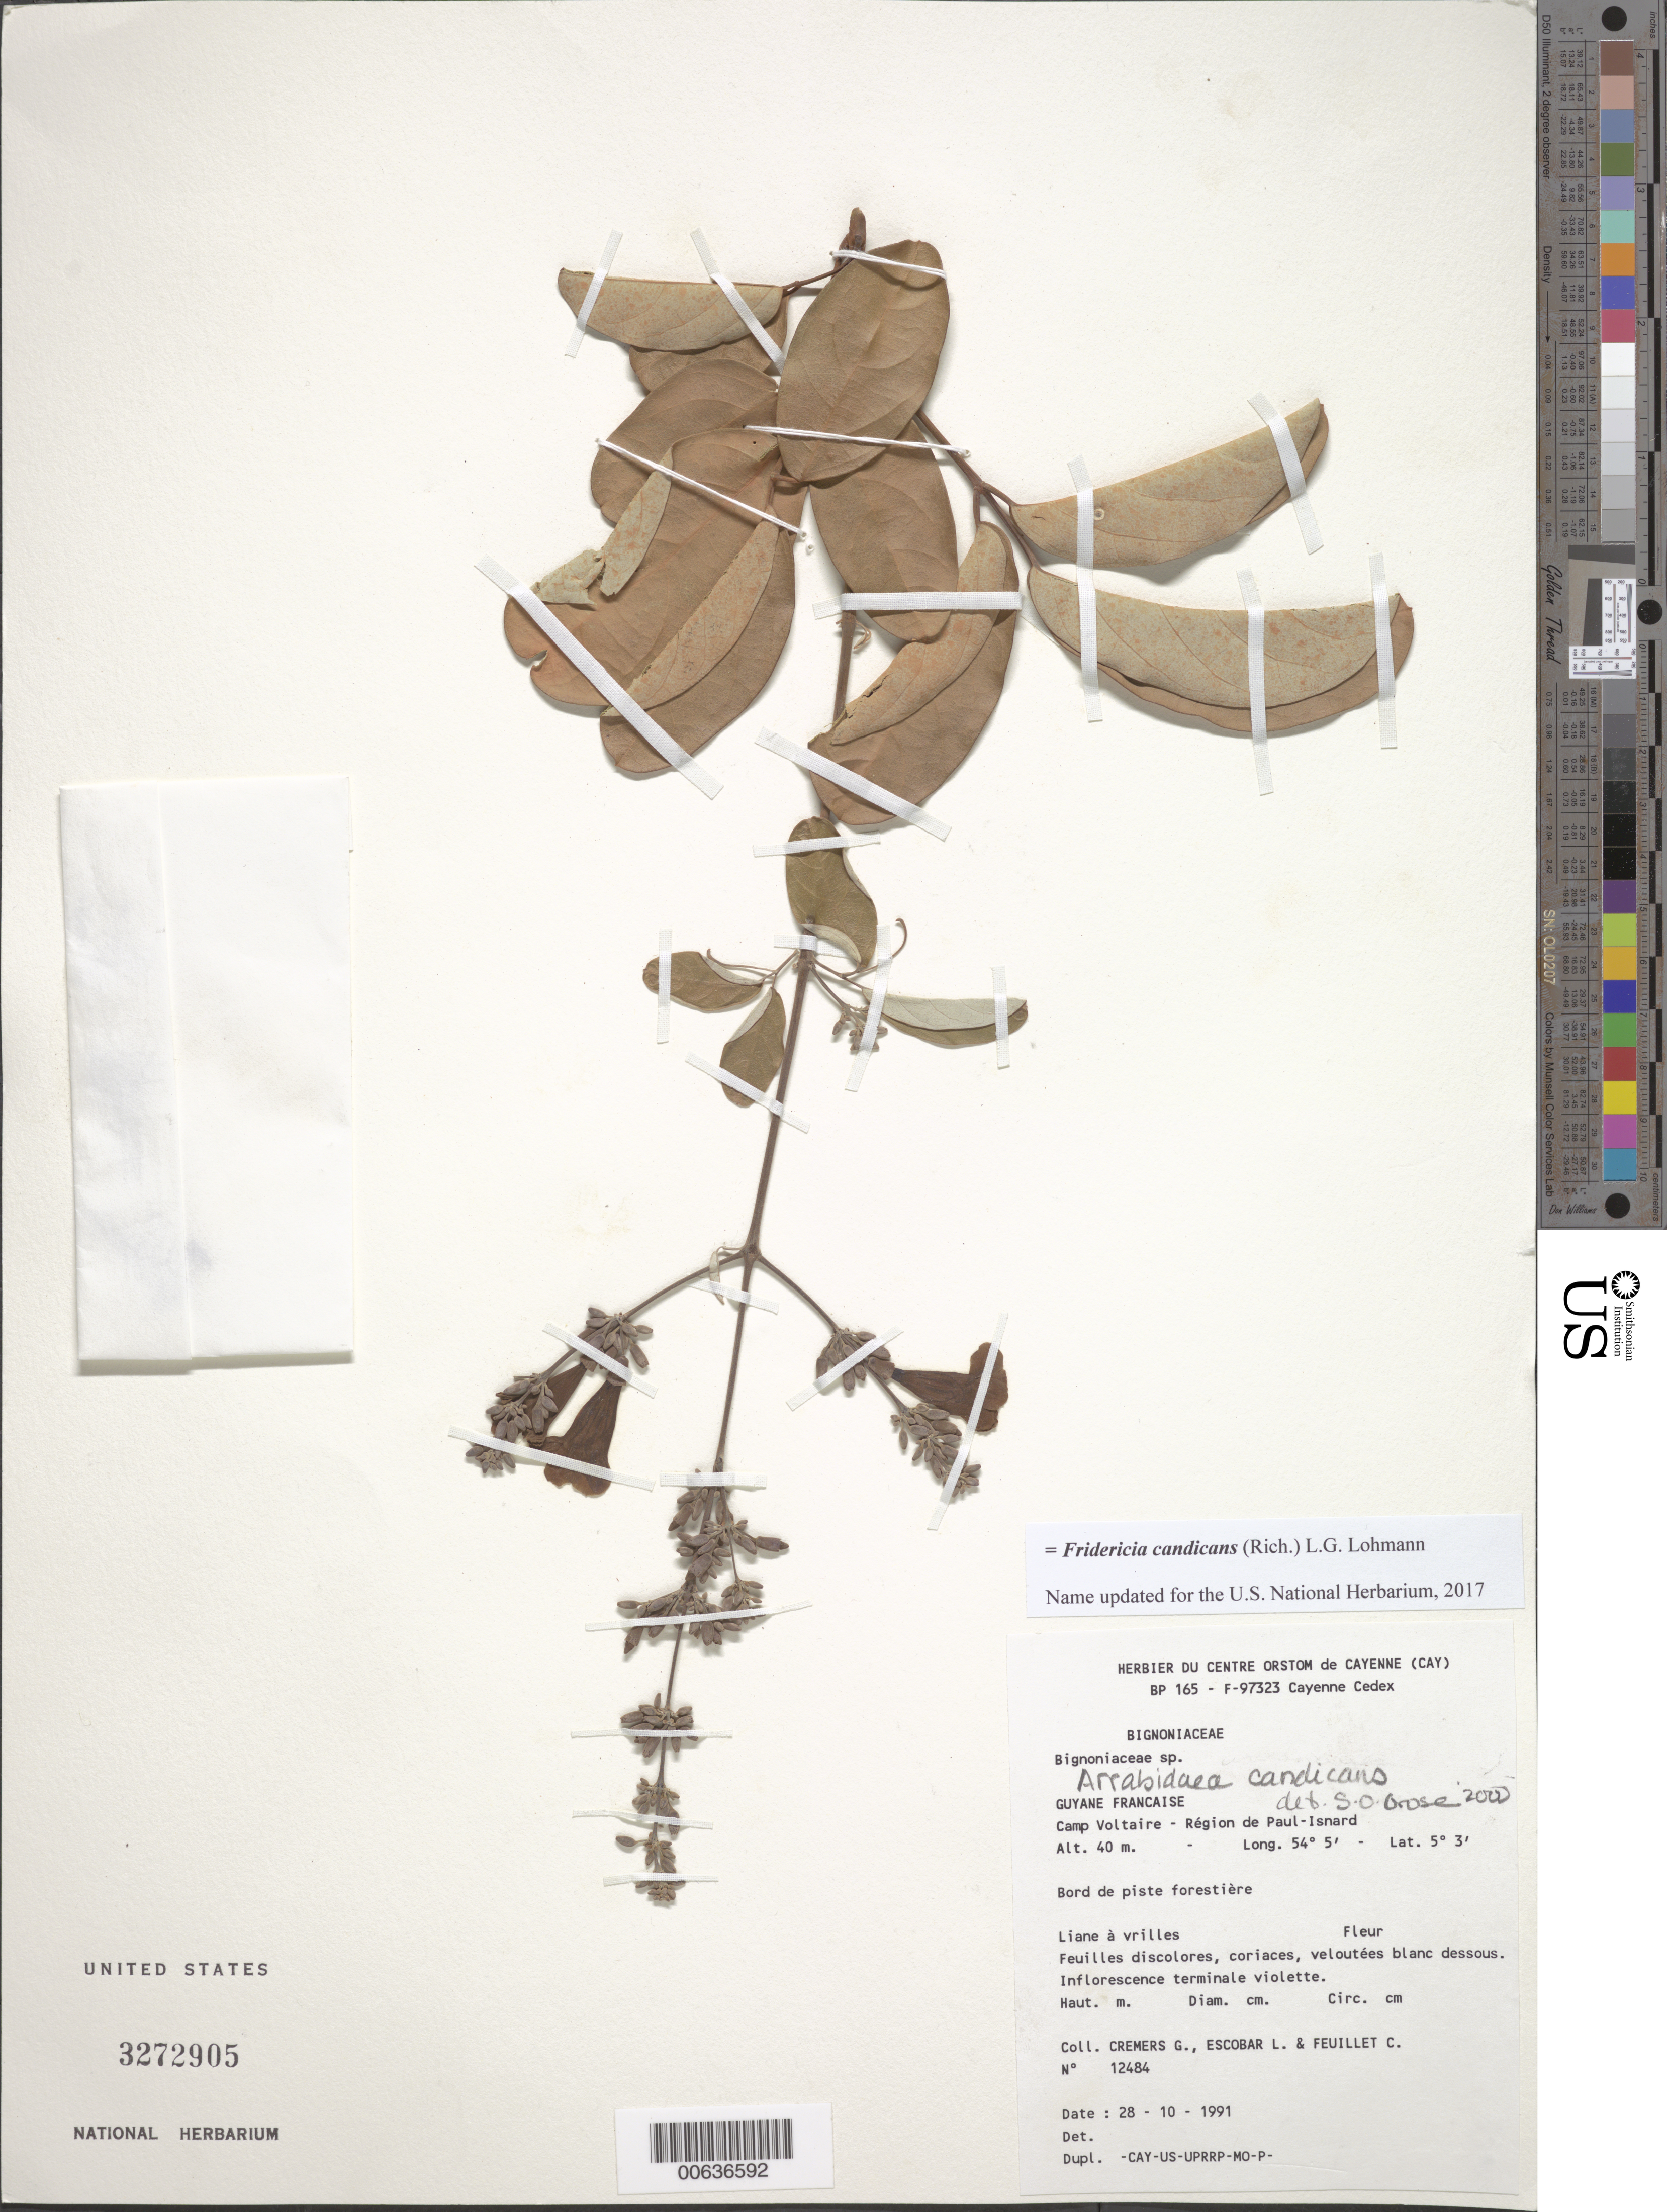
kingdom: Plantae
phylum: Tracheophyta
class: Magnoliopsida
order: Lamiales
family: Bignoniaceae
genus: Arrabidaea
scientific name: Arrabidaea candicans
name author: (Rich.) DC.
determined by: Grose, S. O.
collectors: G. Cremers, L. Escobar & C. Feuillet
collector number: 12484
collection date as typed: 28-Oct-91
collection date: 1991-10-28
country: French Guiana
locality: Camp Voltaire, région de Paul-Isnard, Piste d'Apatou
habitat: Bord de piste forestiere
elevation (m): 40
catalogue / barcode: US 3272905